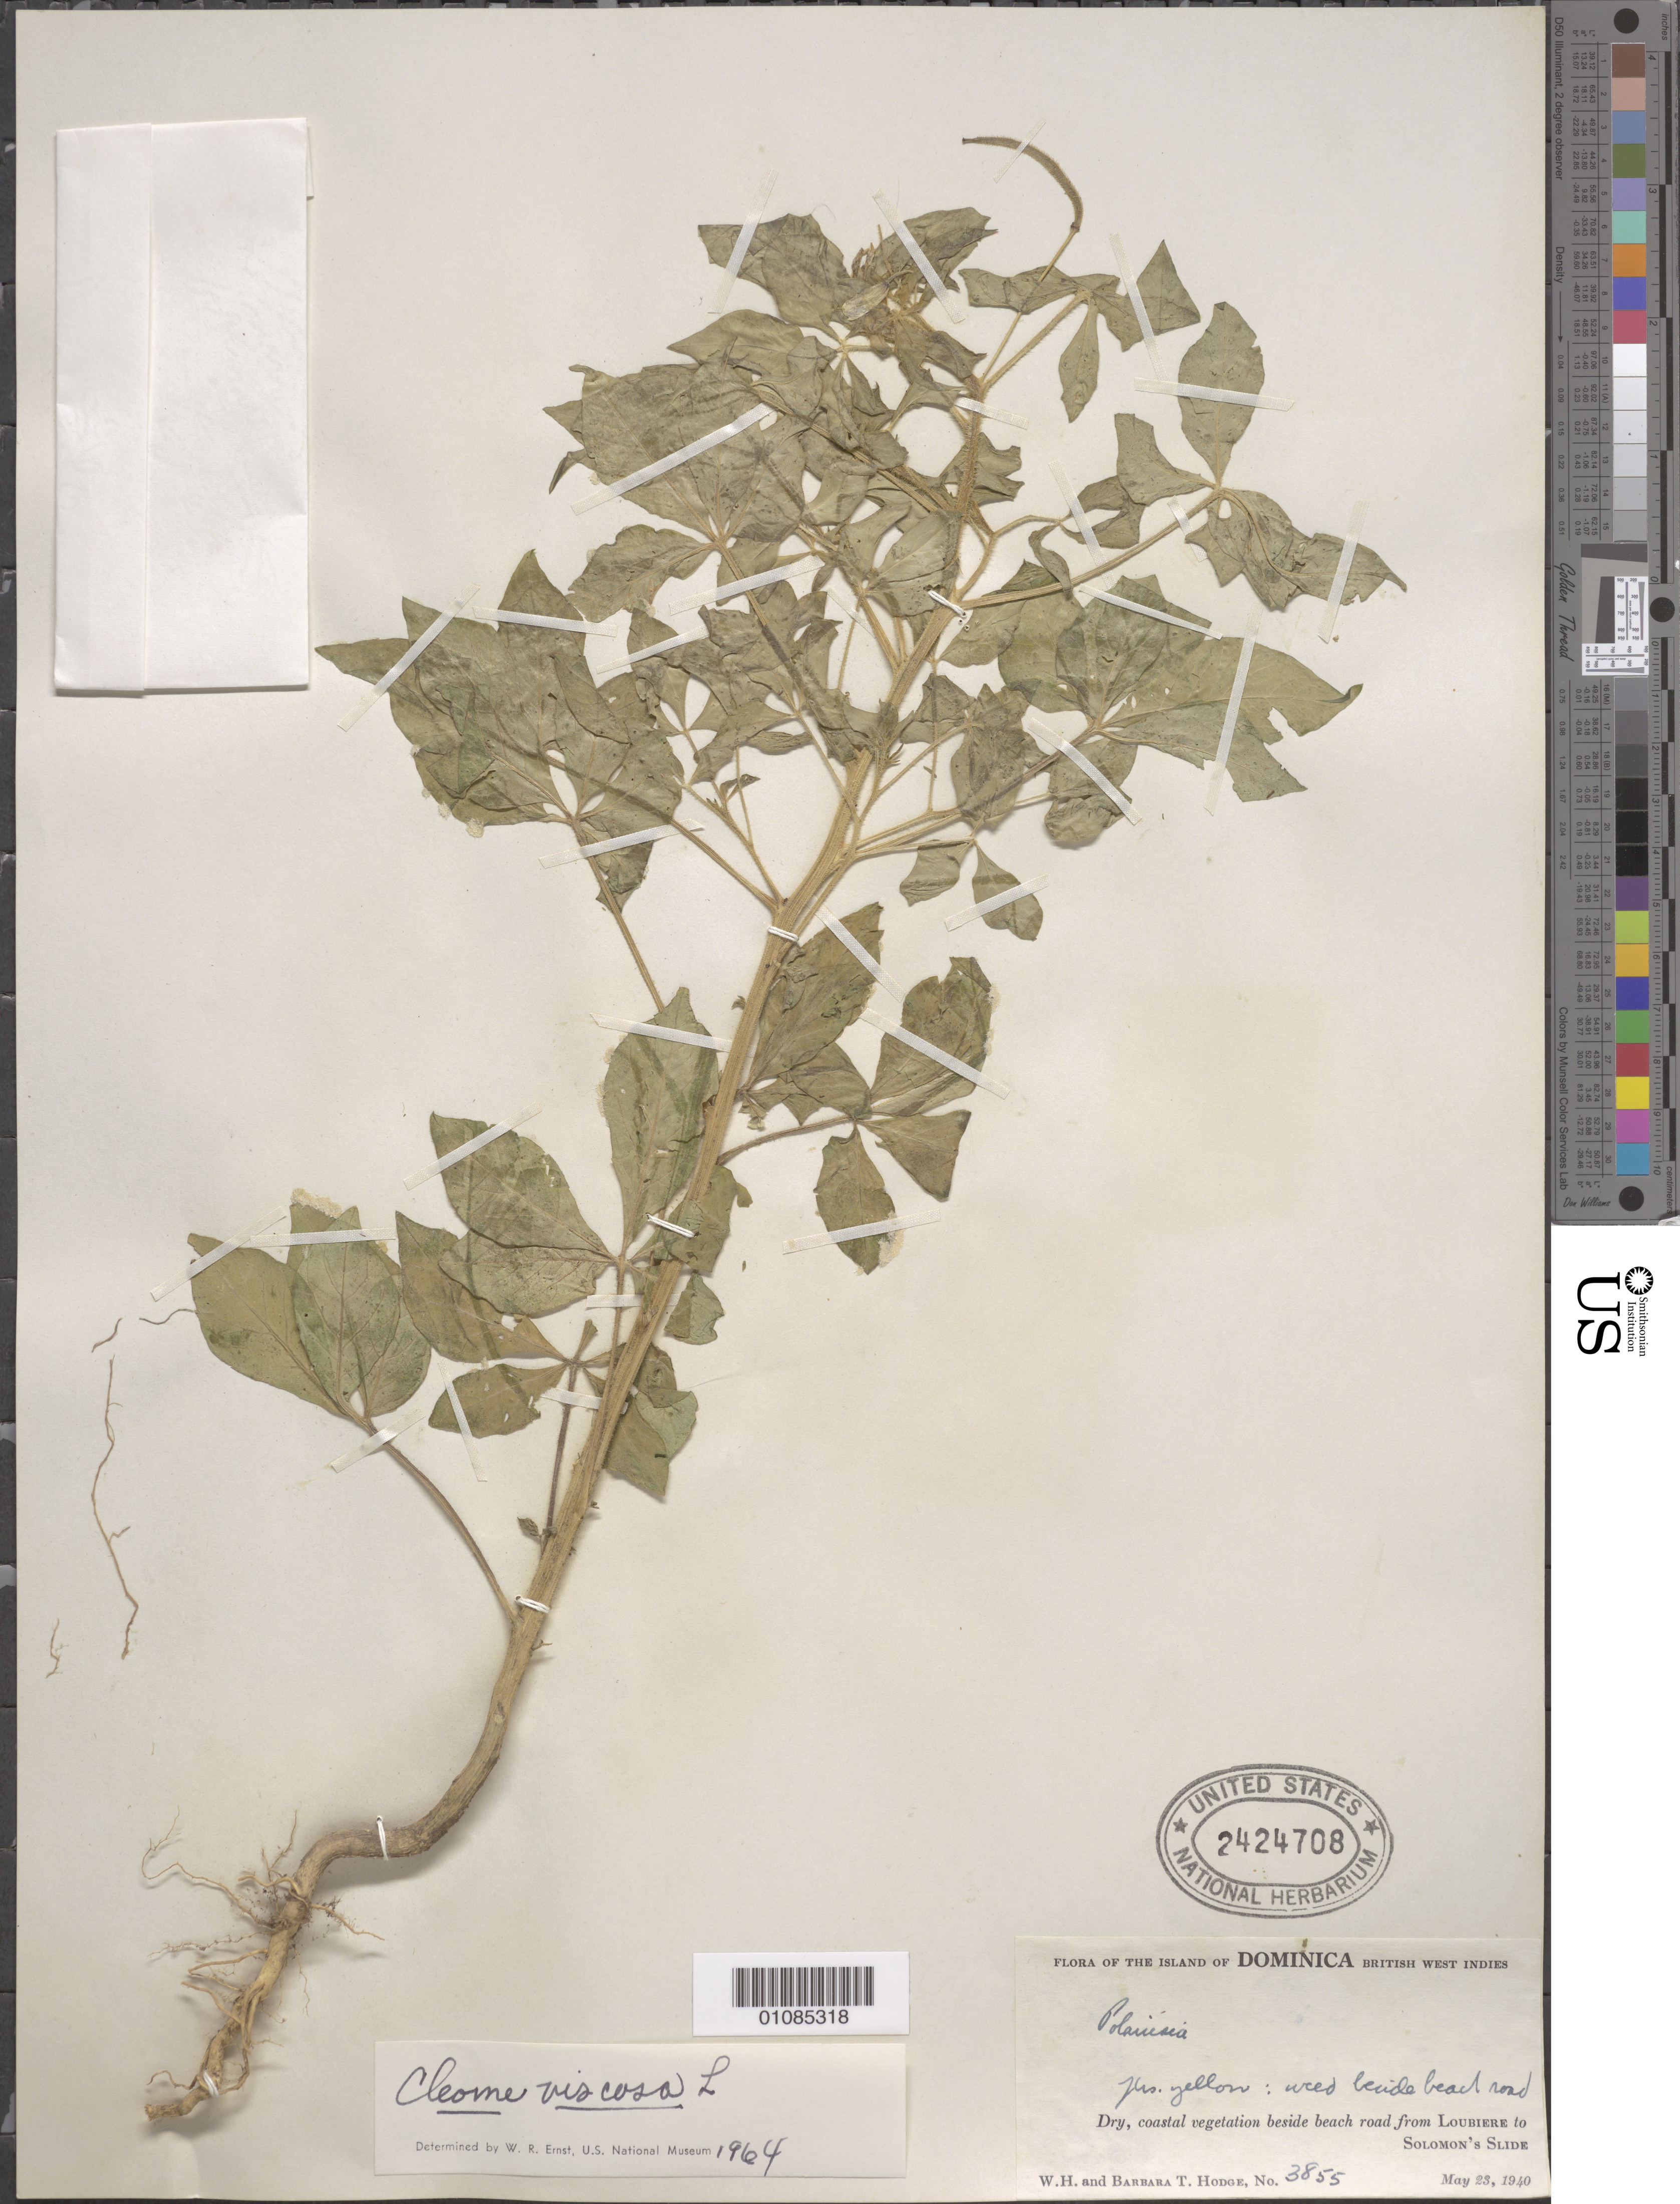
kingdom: Plantae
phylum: Tracheophyta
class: Magnoliopsida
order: Brassicales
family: Cleomaceae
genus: Arivela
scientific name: Arivela viscosa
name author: (L.) Raf.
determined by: Strong, M. T., (US), Smithsonian Institution - National Museum of Natural History (UNITED STATES)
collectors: W. Hodge & B. Hodge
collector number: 3855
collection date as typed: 23 May 1940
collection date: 1940-05-23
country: Dominica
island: Dominica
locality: Beside beach road from Loubiere to Solomon's Slide.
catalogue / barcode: US 2424708